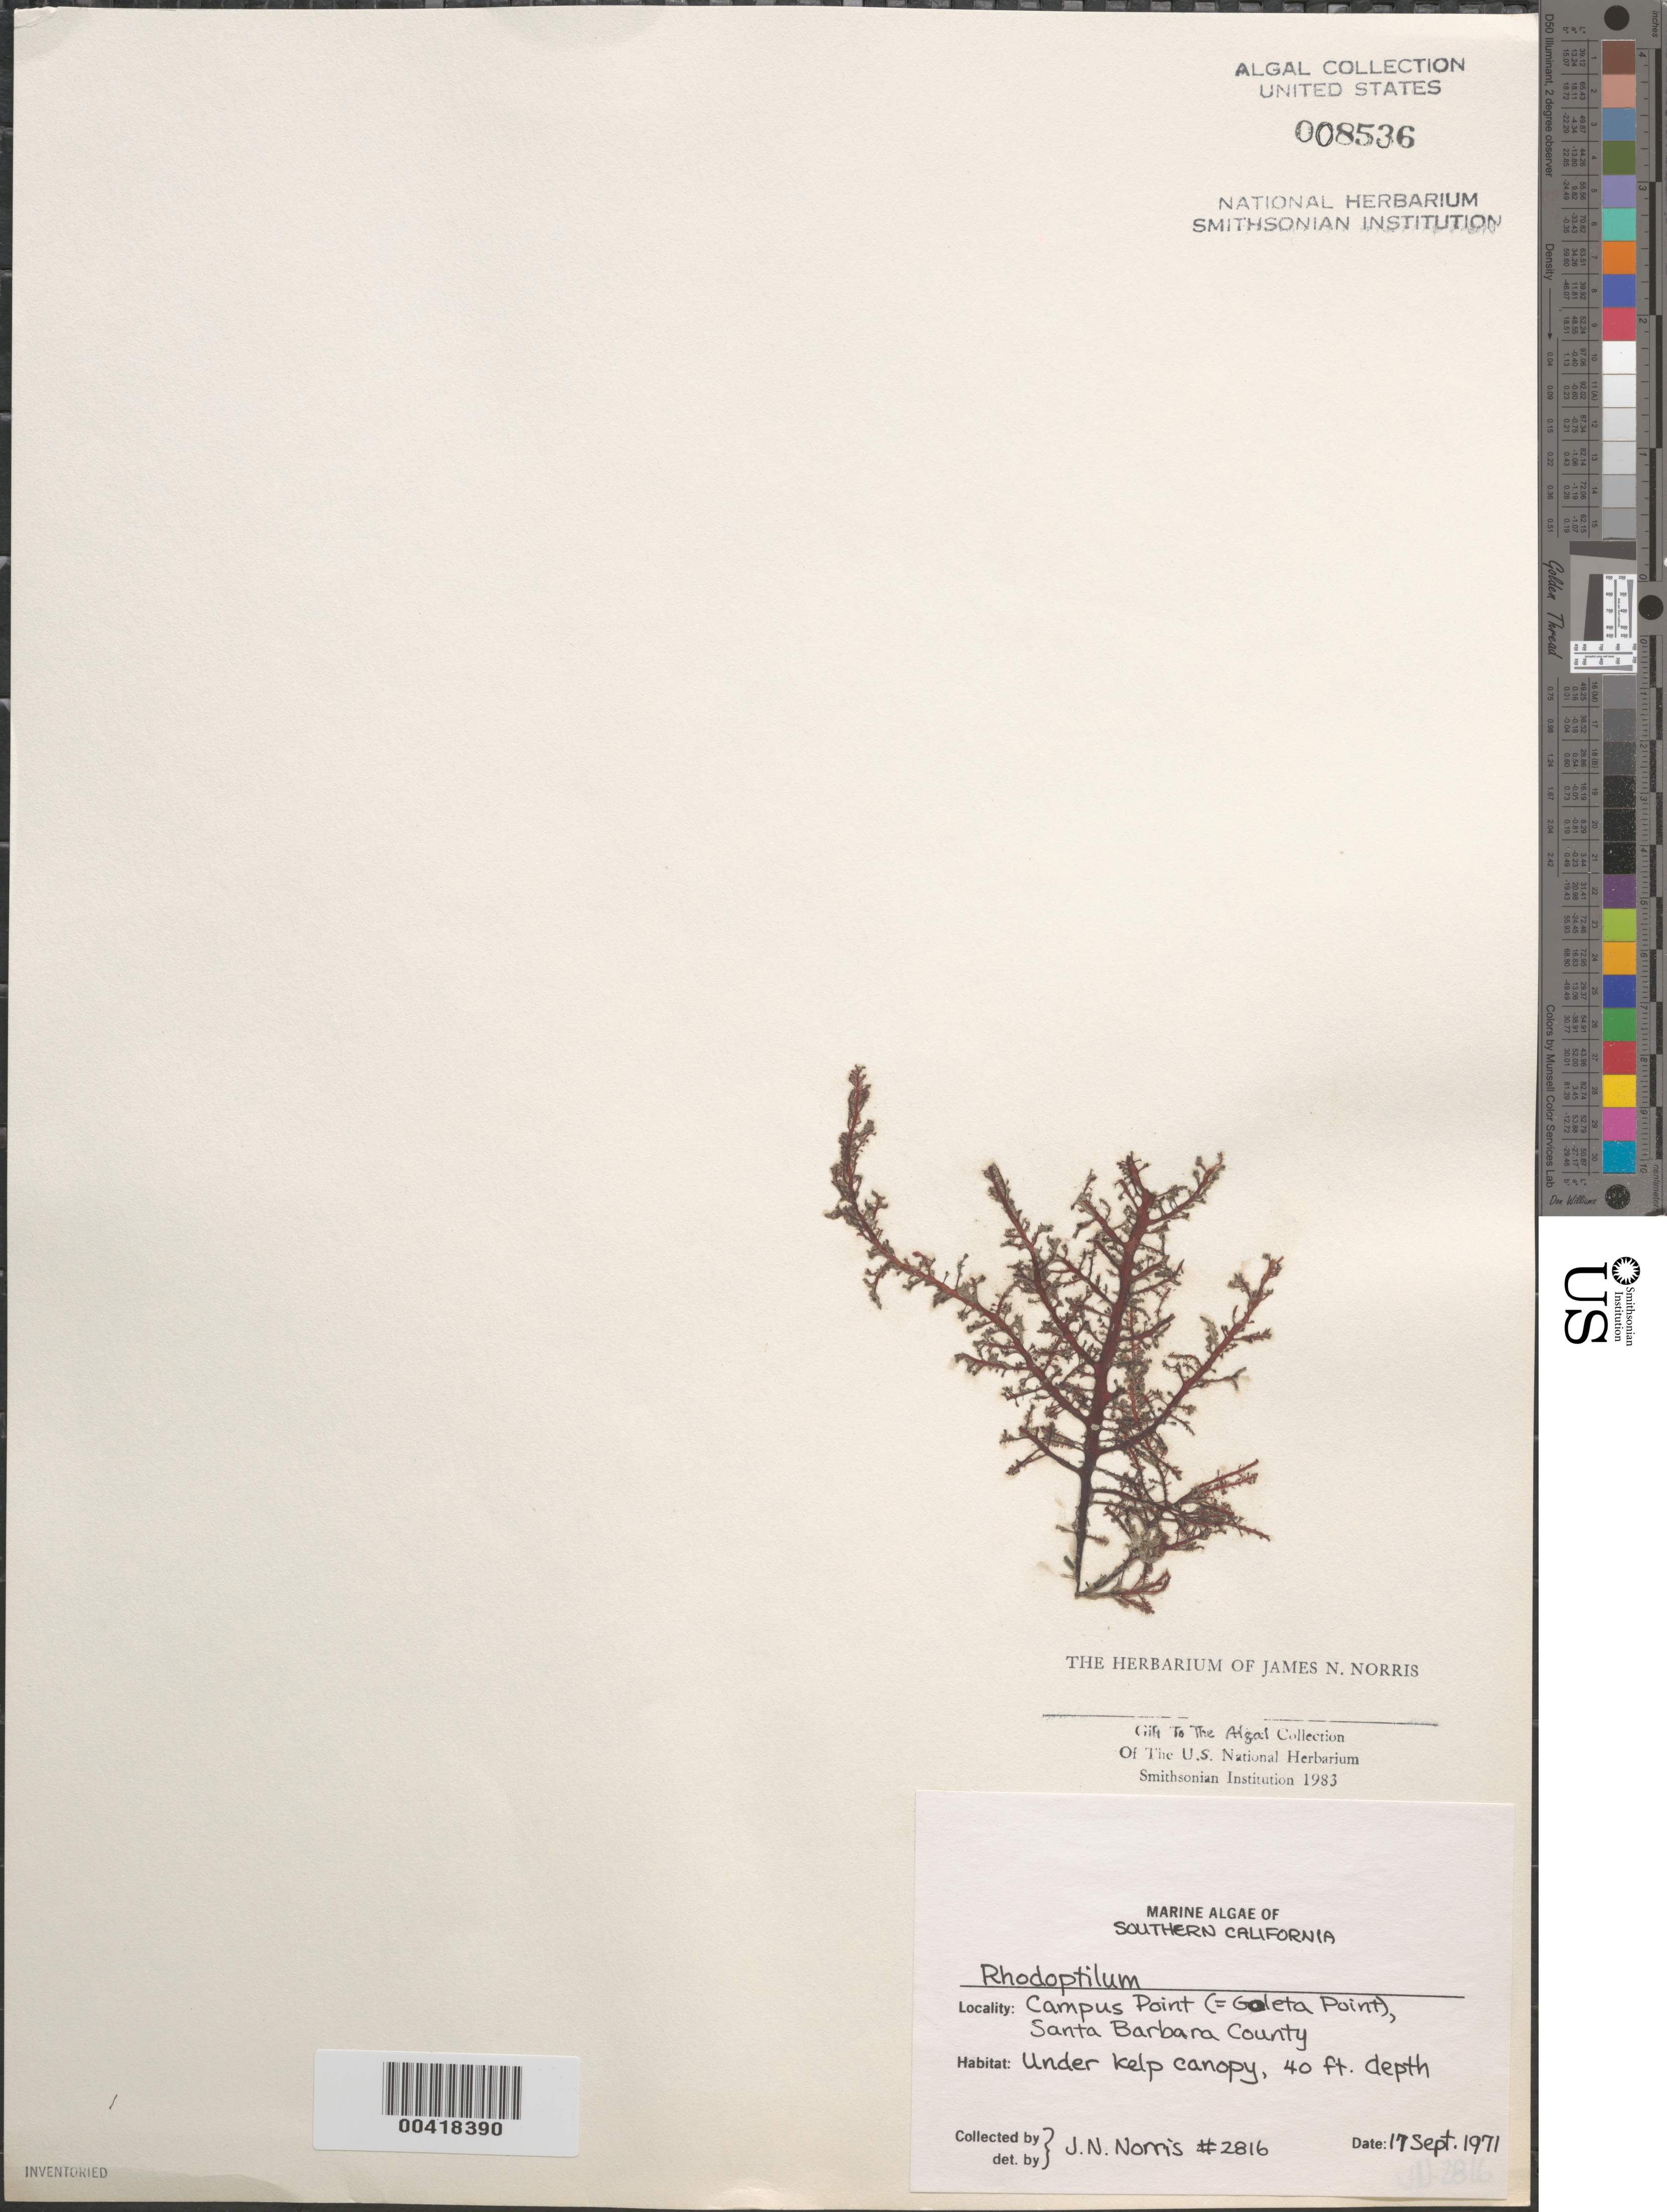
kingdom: Plantae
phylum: Rhodophyta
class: Florideophyceae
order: Ceramiales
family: Dasyaceae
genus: Rhodoptilum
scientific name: Rhodoptilum sp.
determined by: Norris, James N.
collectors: J. N. Norris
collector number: JN-2816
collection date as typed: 17 Sep 1971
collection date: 1971-09-17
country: United States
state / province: California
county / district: Santa Barbara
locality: Campus Point (Goleta Point), Goleta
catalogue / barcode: US 8536